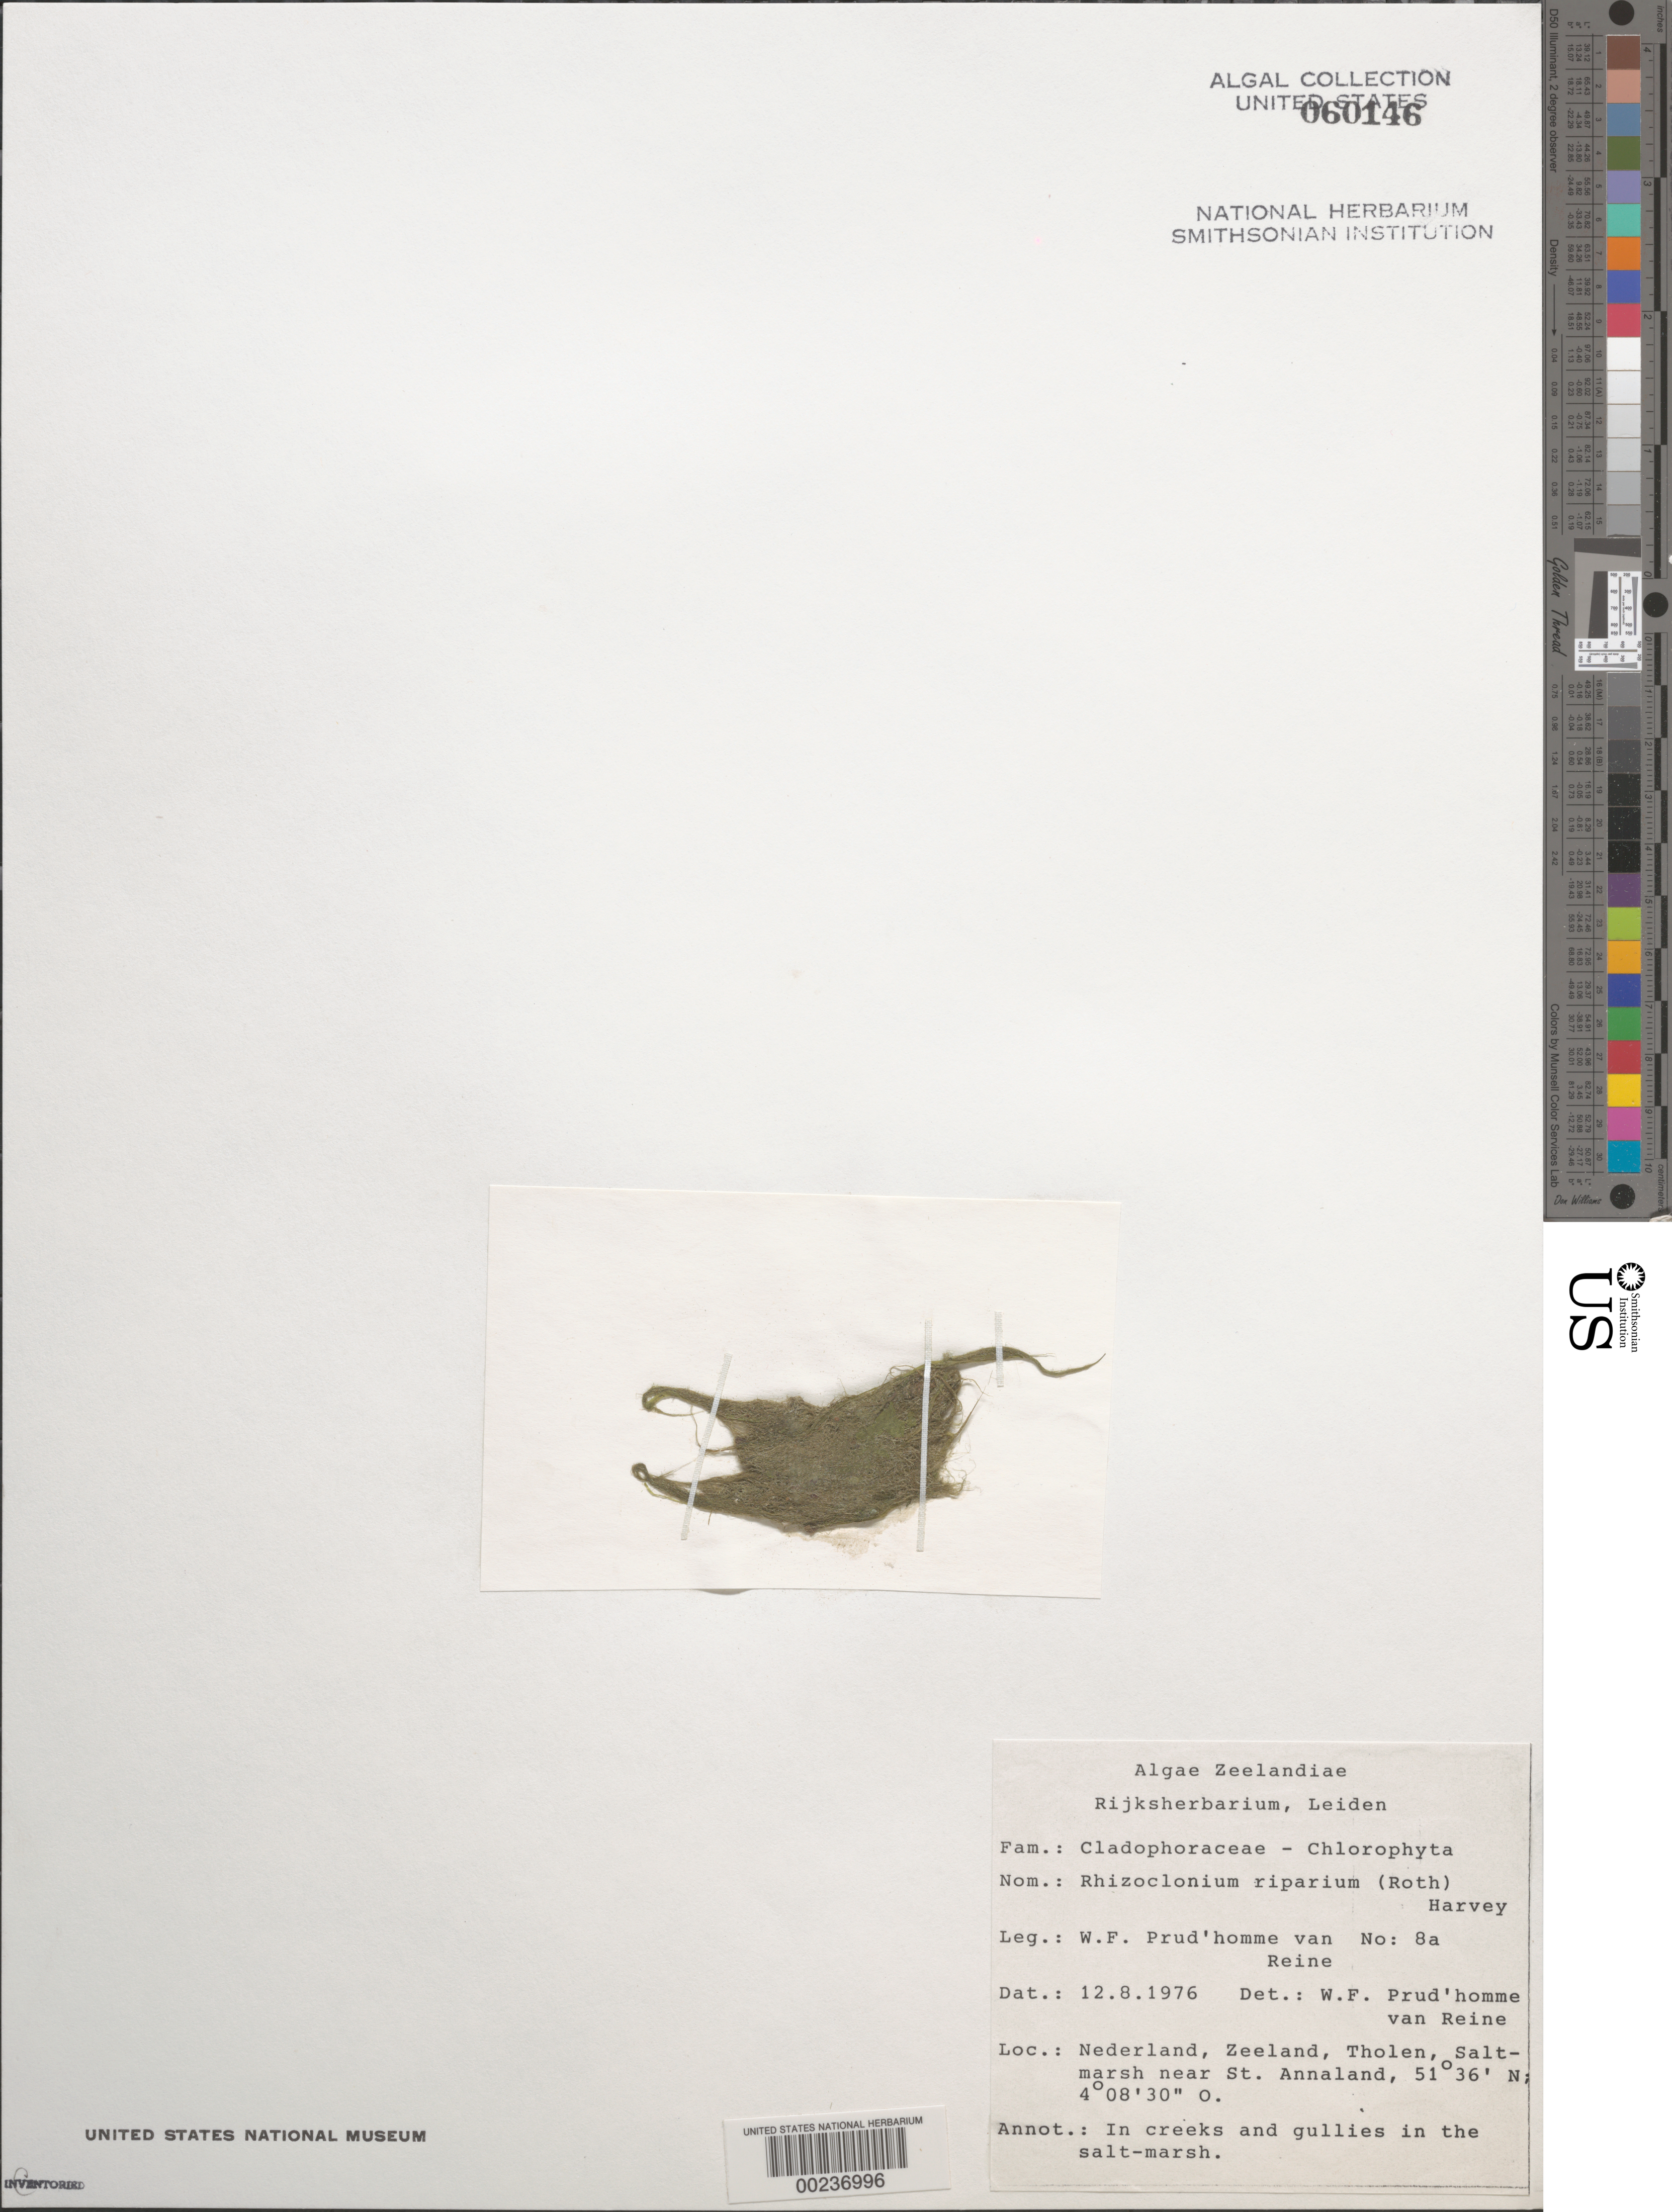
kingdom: Plantae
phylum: Chlorophyta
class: Ulvophyceae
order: Cladophorales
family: Cladophoraceae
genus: Rhizoclonium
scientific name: Rhizoclonium riparium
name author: (Roth) Harv.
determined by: Prud'homme van Reine, W. F.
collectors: W. Prud'homme van Reine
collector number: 8a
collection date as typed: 12 Aug 1976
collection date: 1976-08-12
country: Netherlands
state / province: Zeeland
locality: Tholen, near st. annaland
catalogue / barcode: US 60146